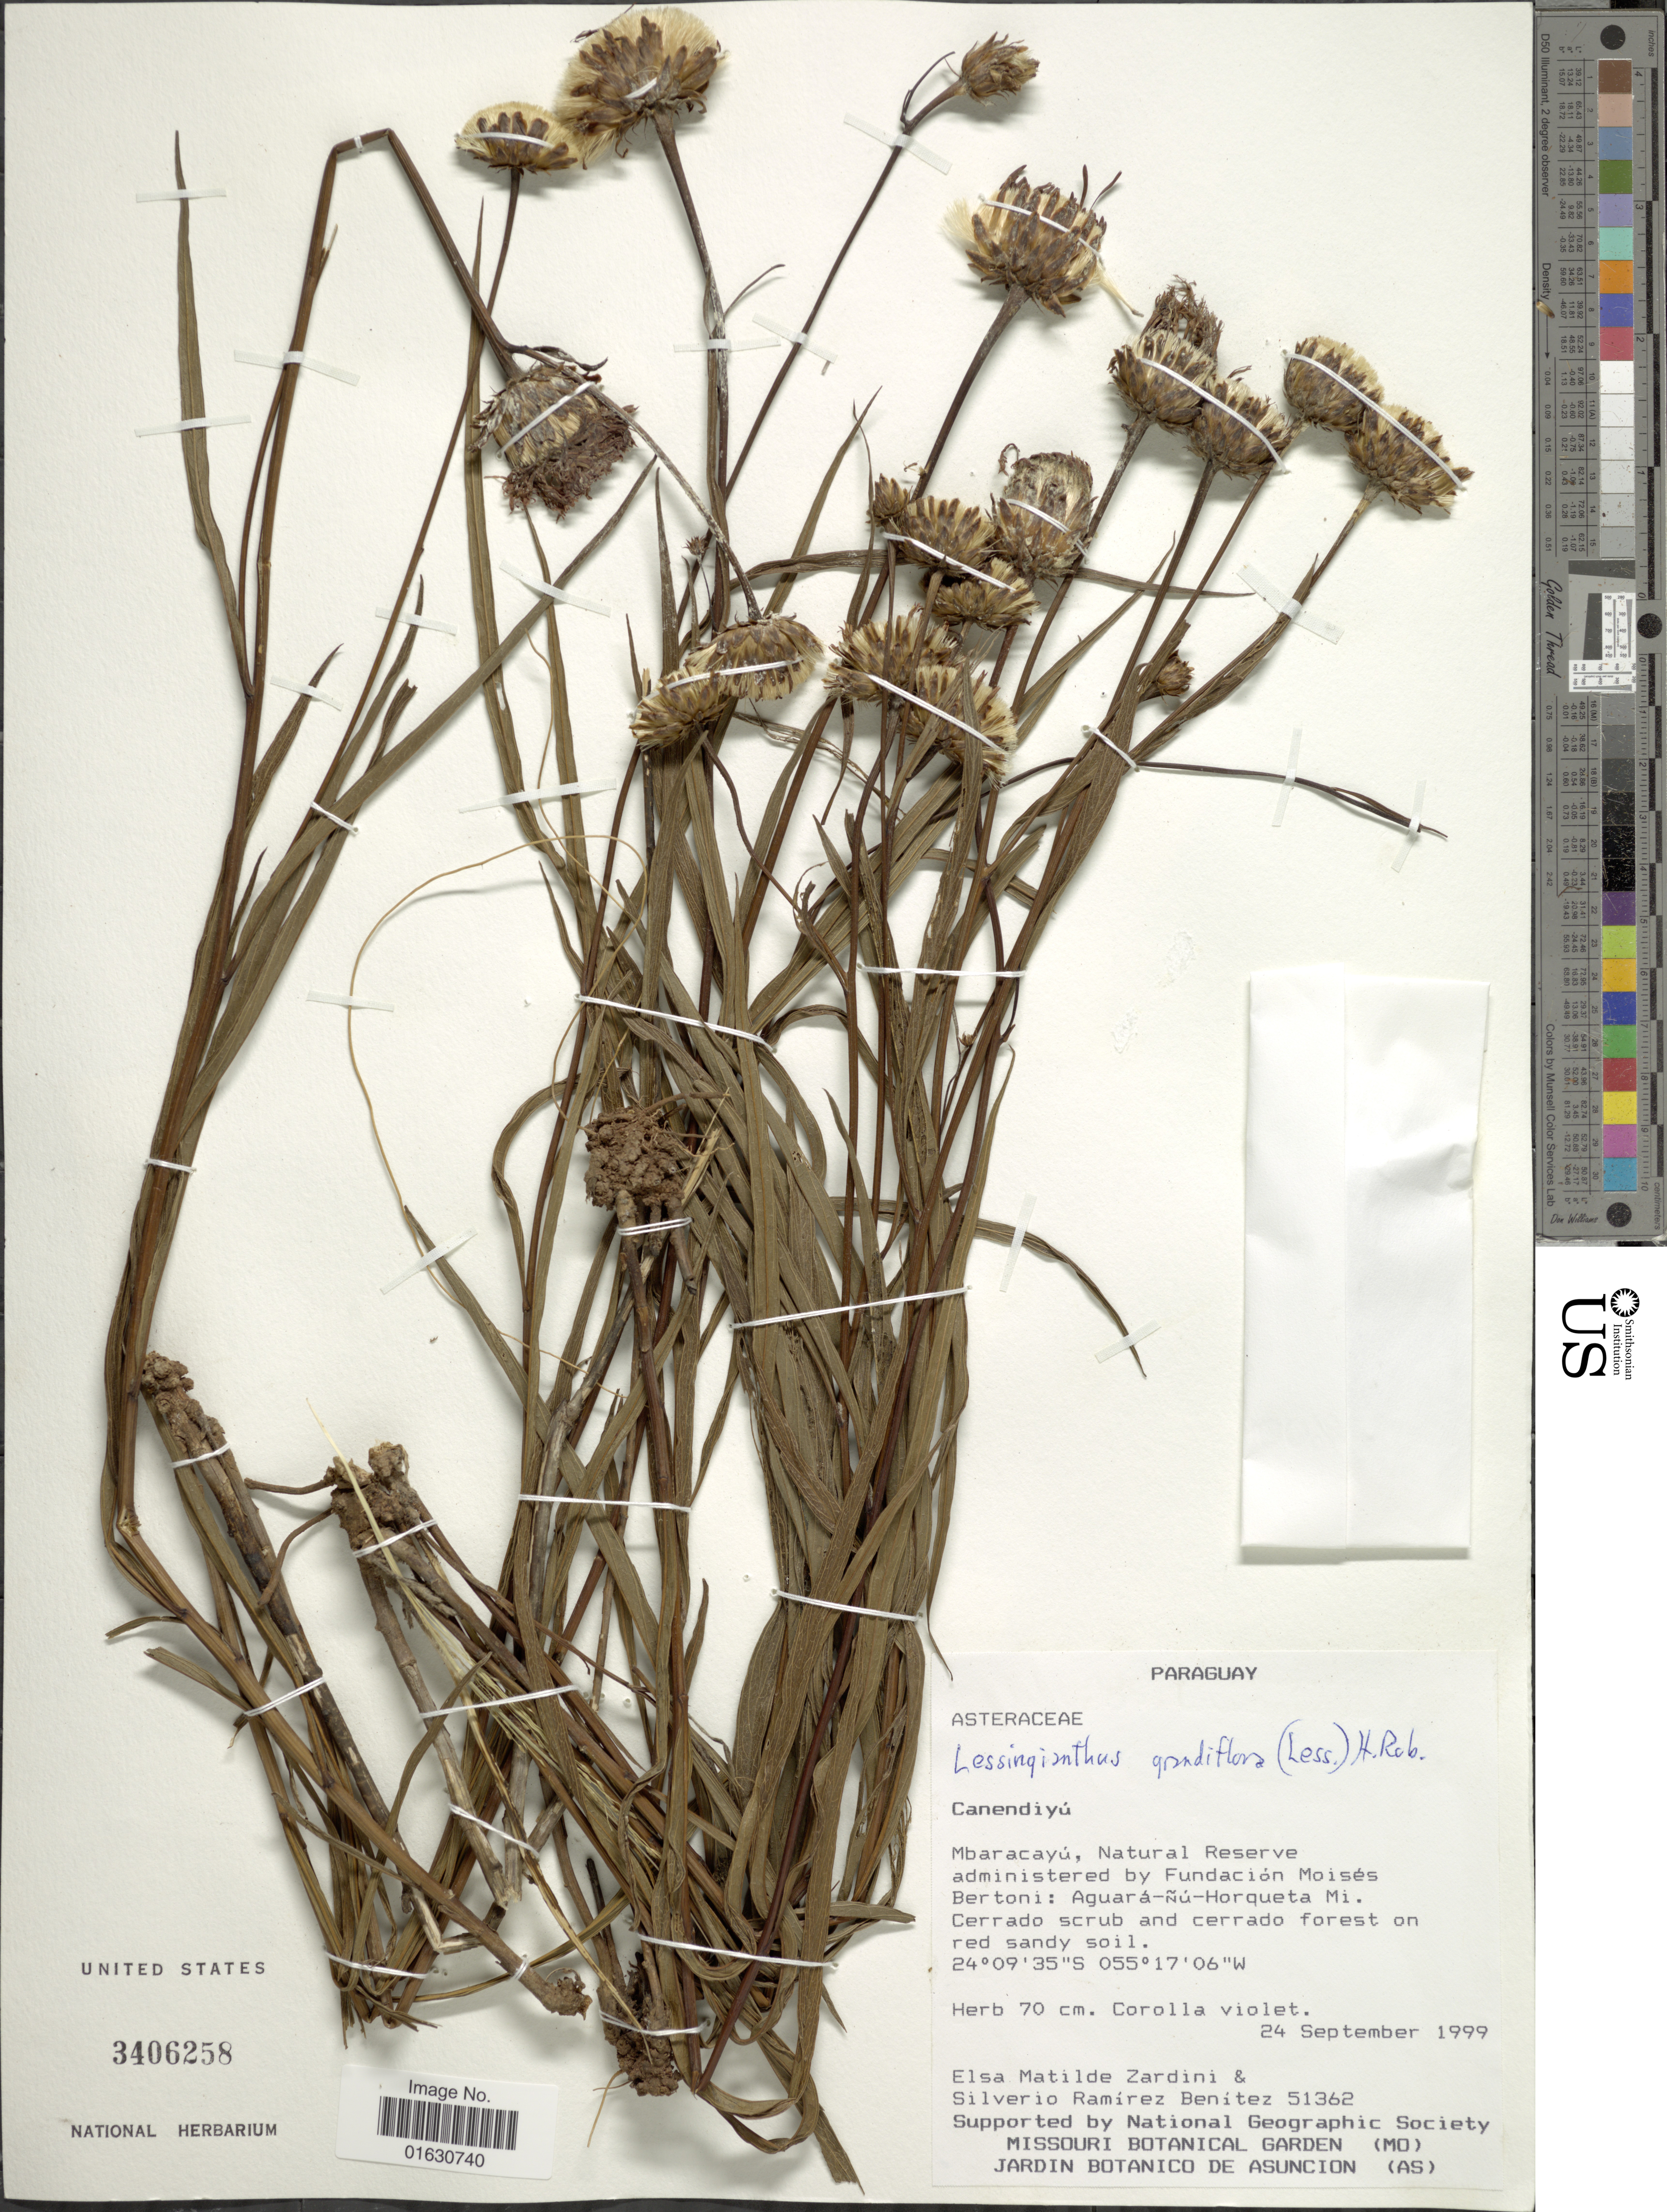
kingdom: Plantae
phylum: Tracheophyta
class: Magnoliopsida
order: Asterales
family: Asteraceae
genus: Lessingianthus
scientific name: Lessingianthus grandiflorus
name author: (Less.) H. Rob.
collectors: E. M. Zardini & S. Ramírez Benítez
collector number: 51362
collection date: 1999-09-24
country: Paraguay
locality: Canendiyú, Mbaracayú, Natural Reserve administered by Moisés Bertoni: Aguará-ñú-Horqueta Mi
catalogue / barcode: US 3406258